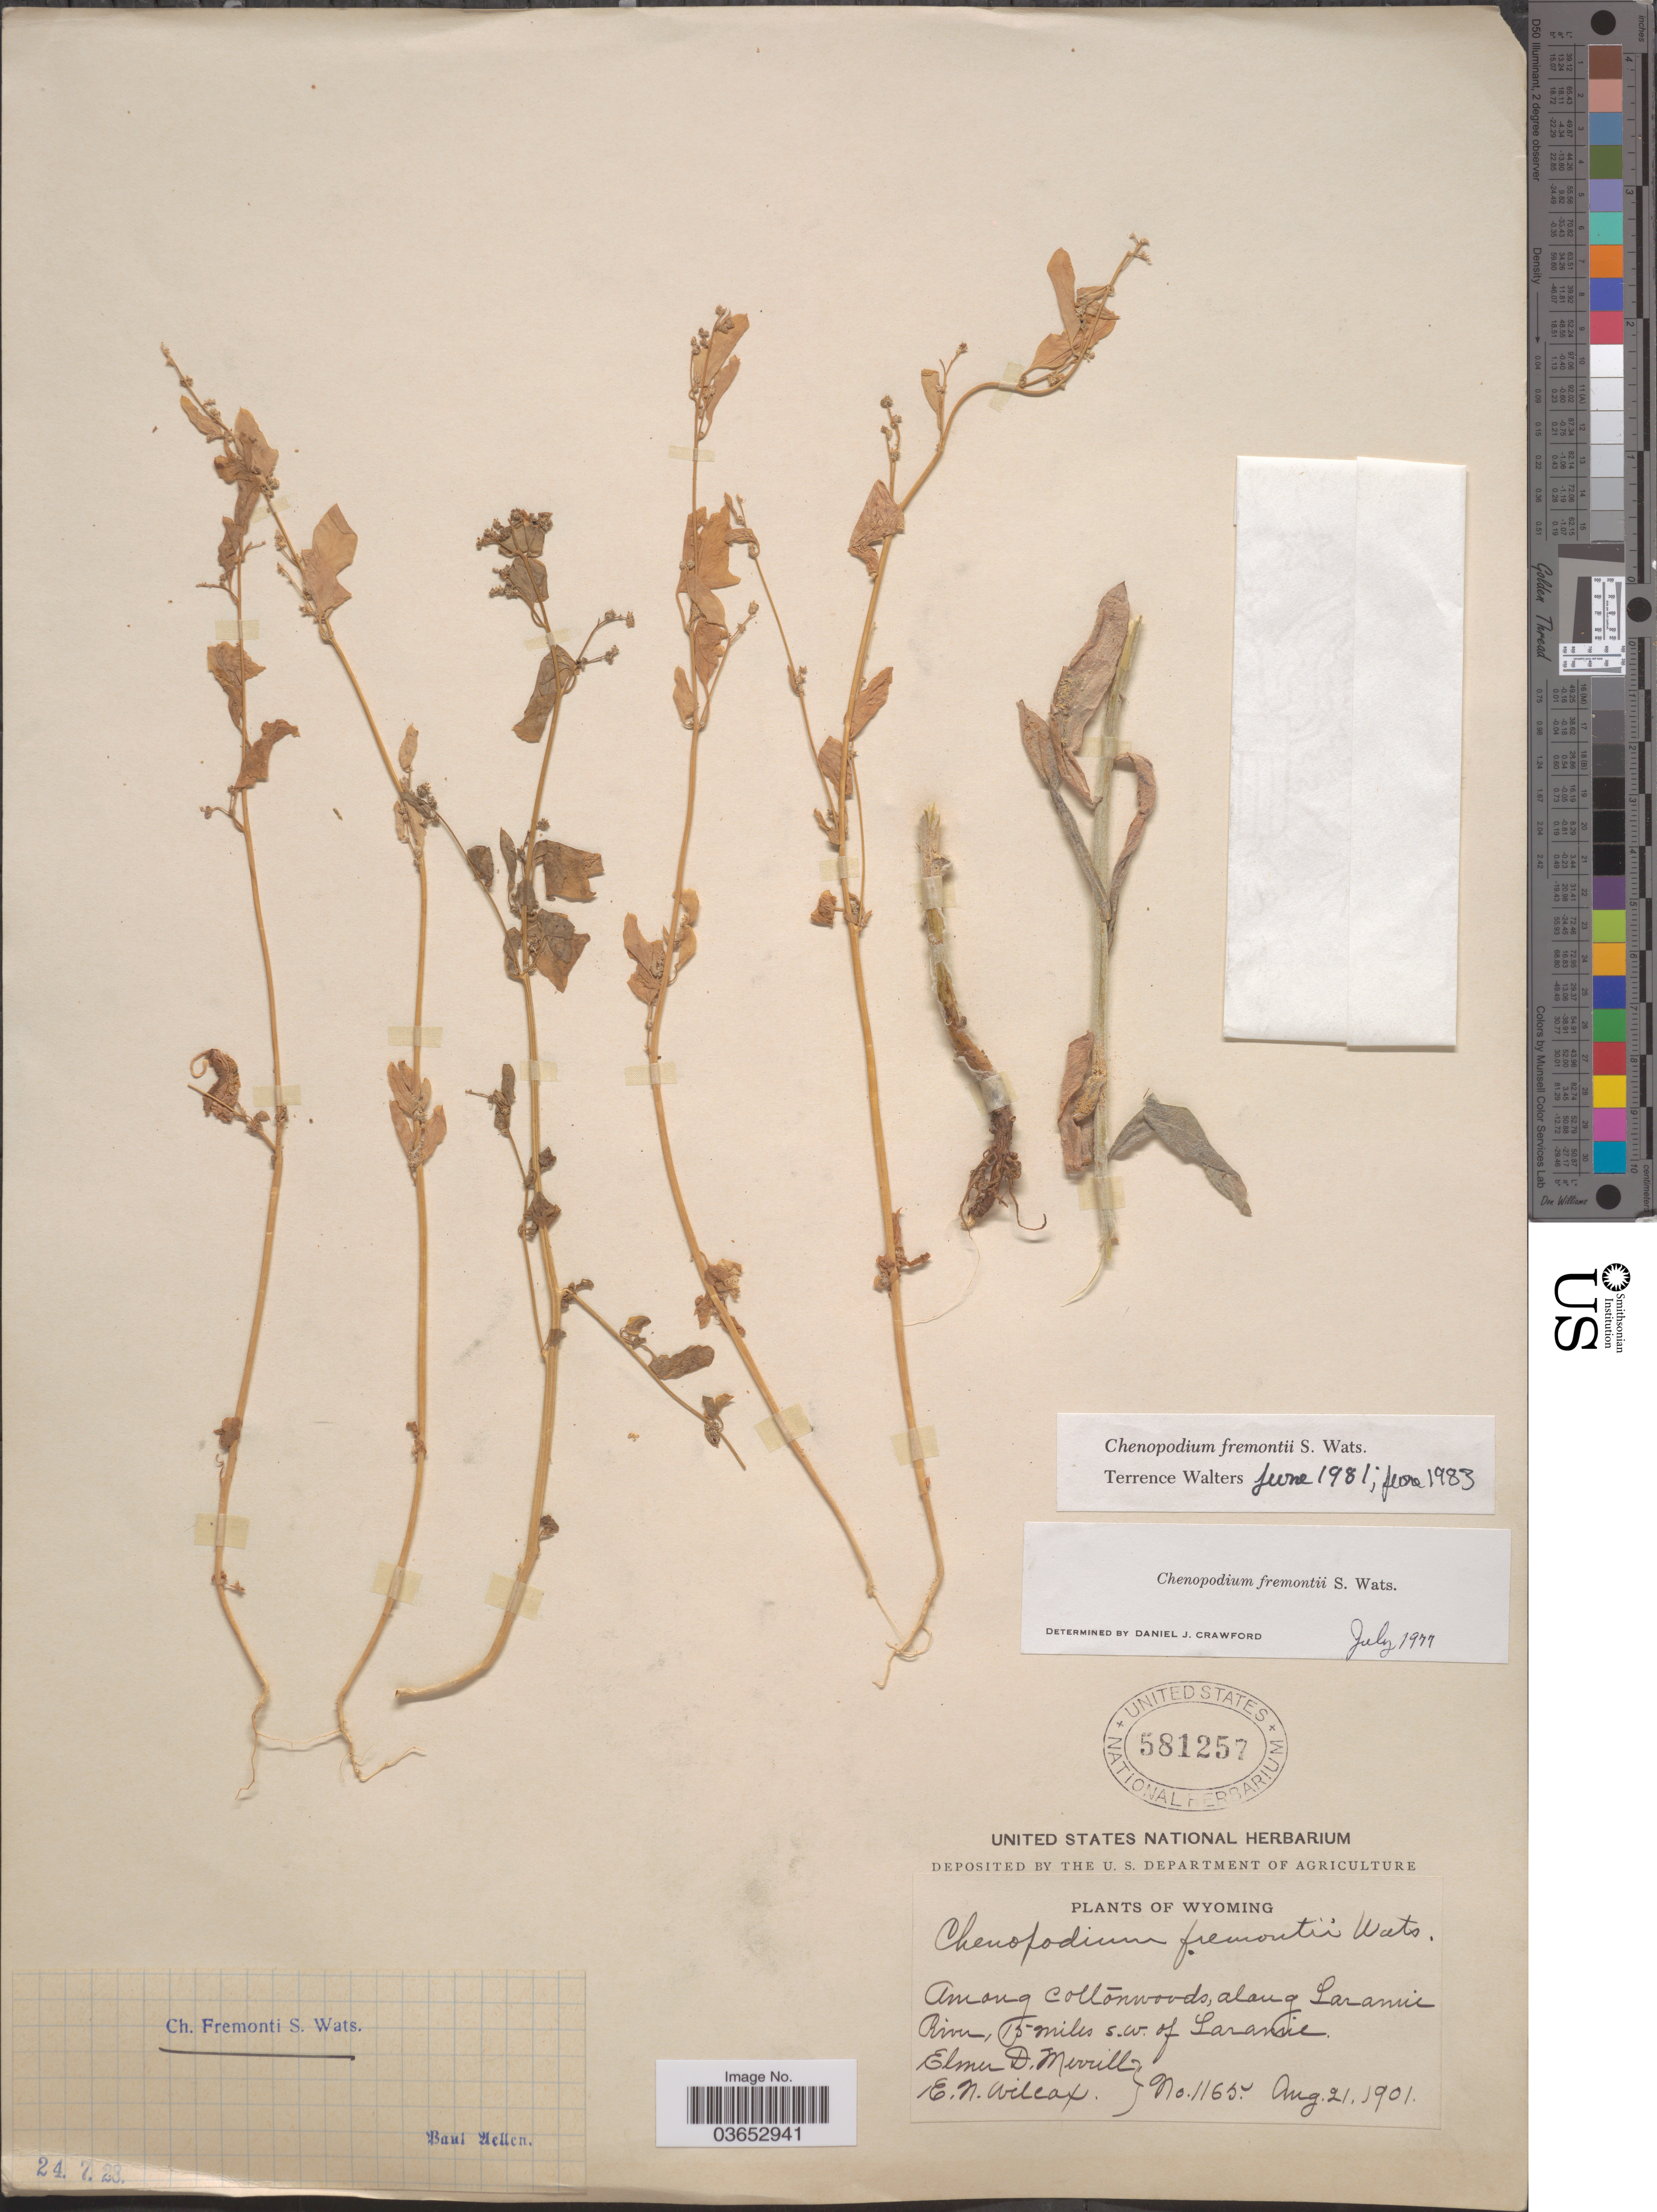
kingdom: Plantae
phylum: Tracheophyta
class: Magnoliopsida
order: Caryophyllales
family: Amaranthaceae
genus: Chenopodium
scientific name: Chenopodium fremontii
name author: S. Watson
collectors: E. D. Merrill & E. Wilcox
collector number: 1165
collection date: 1901-08-21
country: United States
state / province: Wyoming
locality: Among cottonwoods, along Laramie River, 15 miles s.w. of Laramie.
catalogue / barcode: US 581257